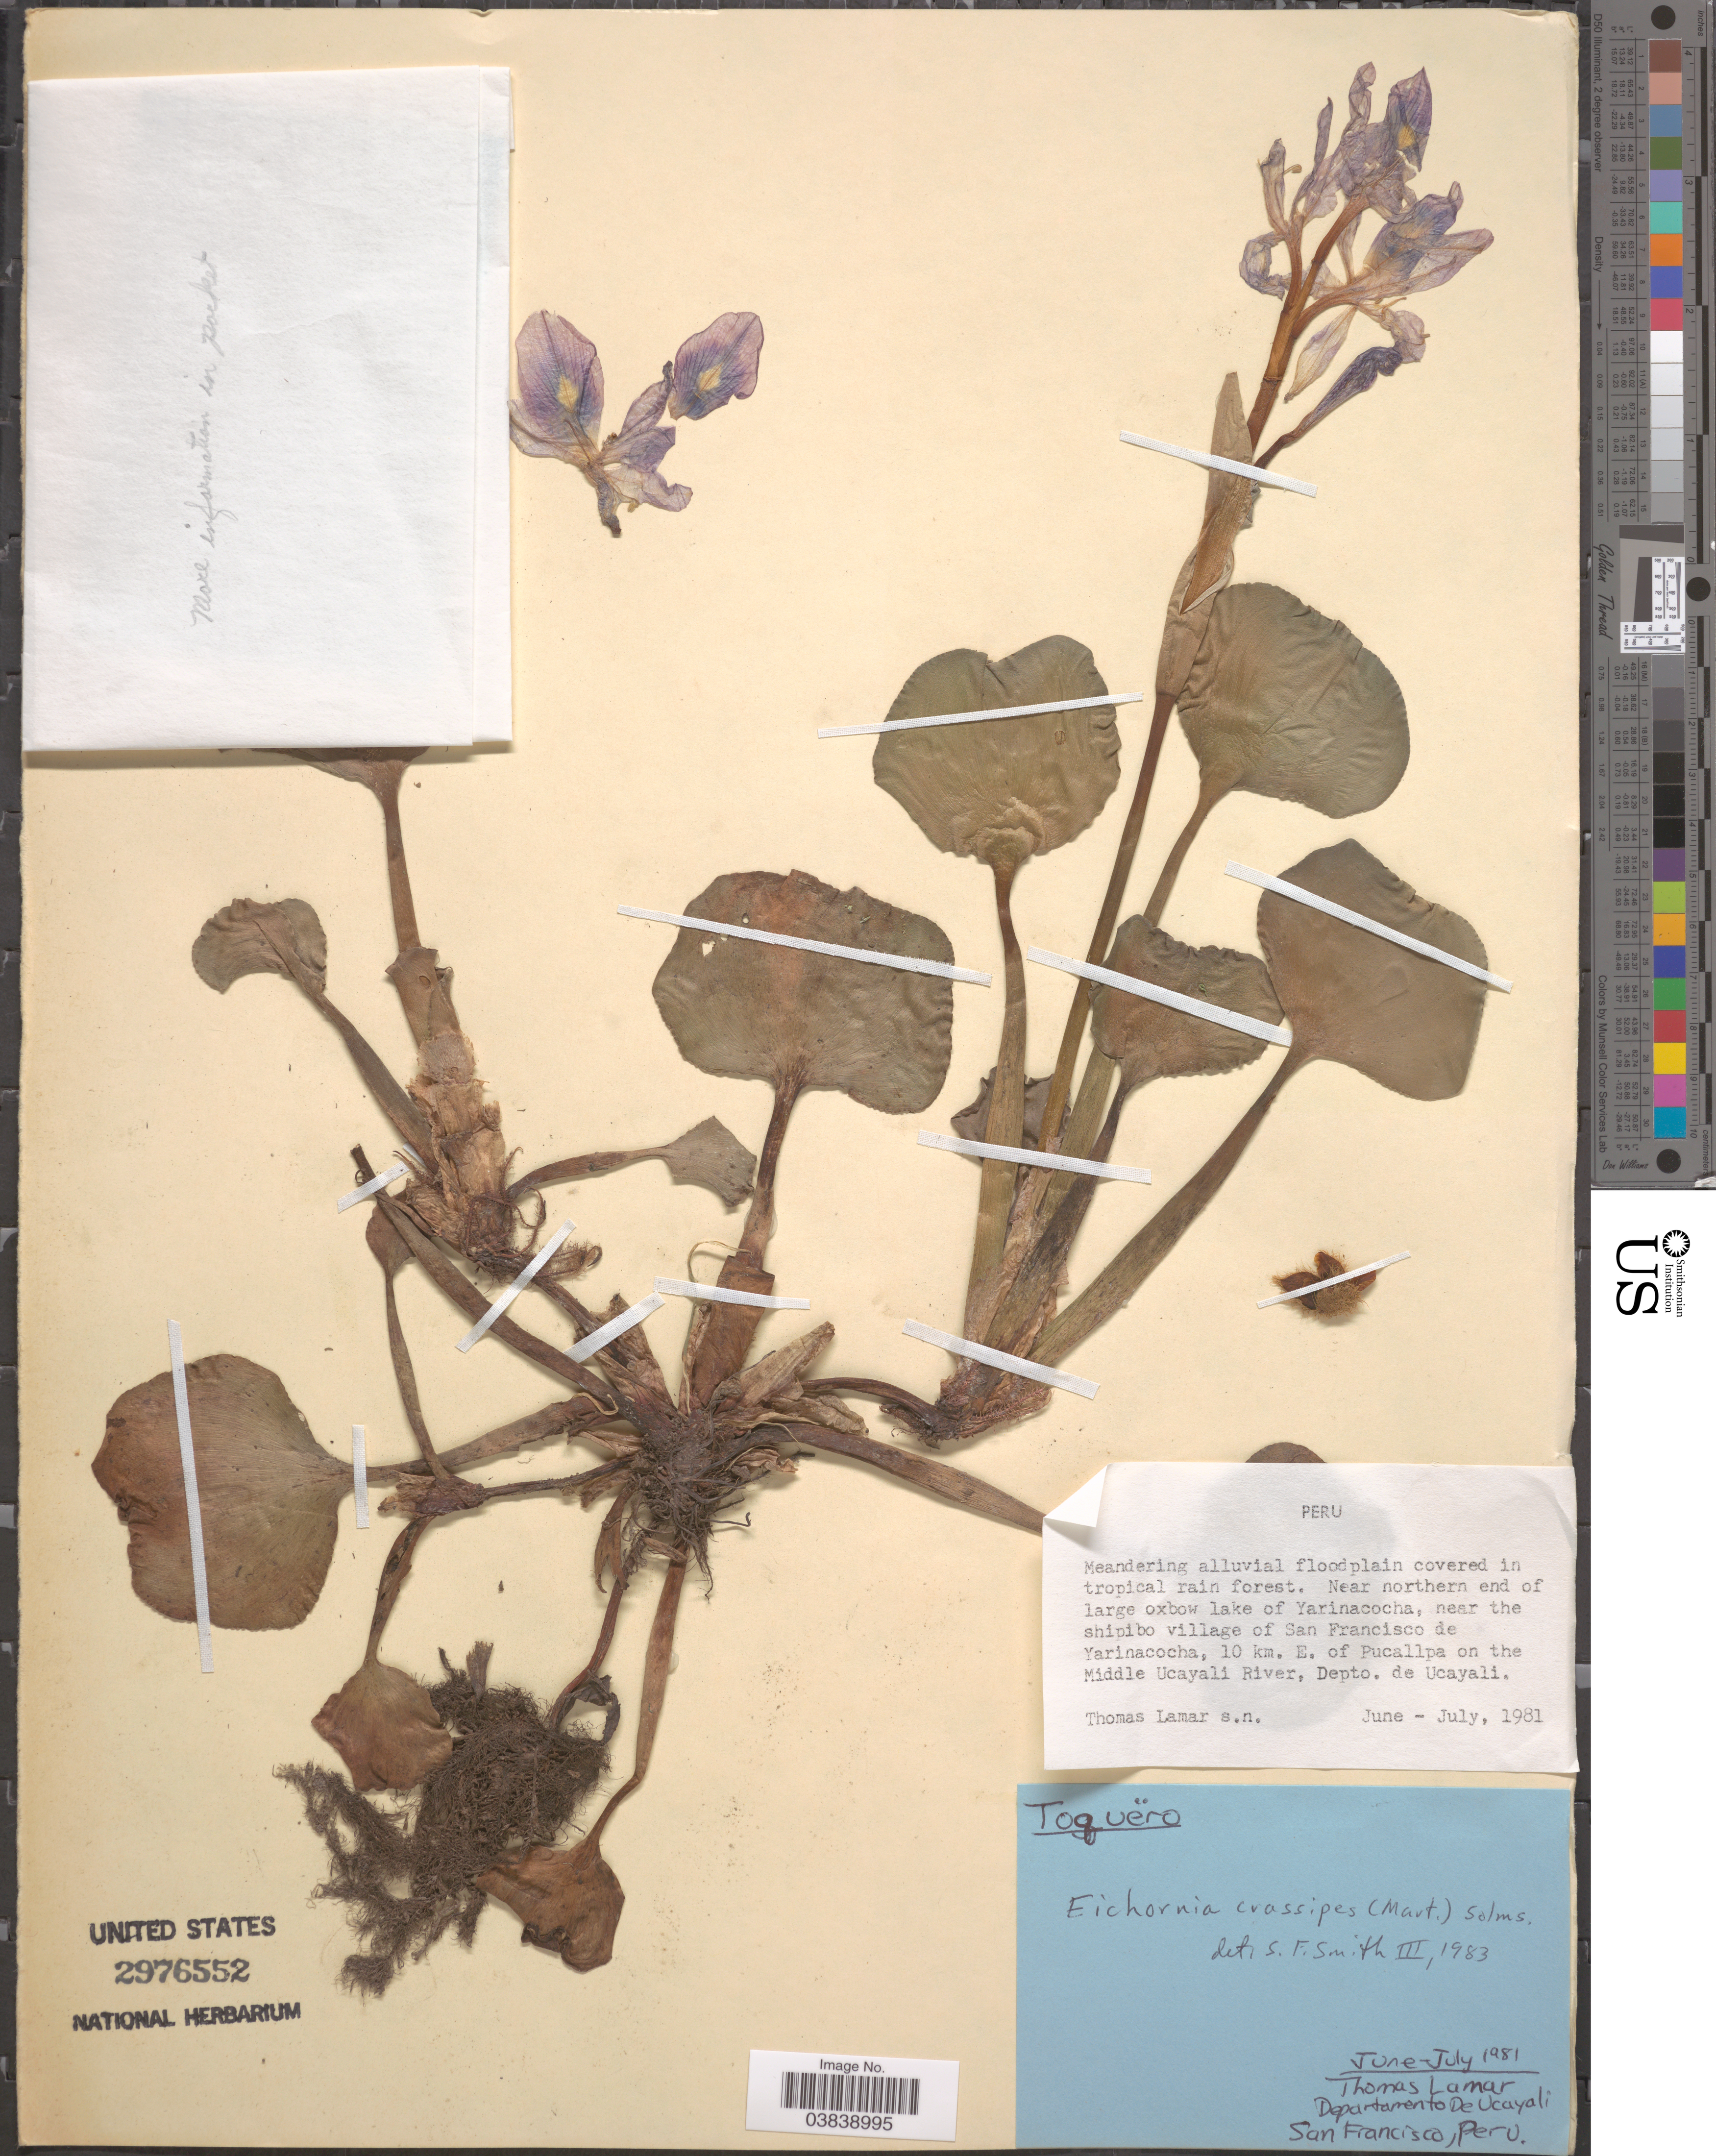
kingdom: Plantae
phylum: Tracheophyta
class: Liliopsida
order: Commelinales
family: Pontederiaceae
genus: Eichhornia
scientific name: Eichhornia crassipes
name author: (Mart.) Solms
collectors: T. Lamar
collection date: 1981-06/1981-07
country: Peru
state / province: Ucayali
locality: Near northern end of large oxbow lake of Yarinacocha, near the shipibo village of San Francisco de Yarinacocha, 10 km. E. of Pucallpa on the Middle Ucayali River, Departamento de Ucayali.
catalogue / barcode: US 2976552